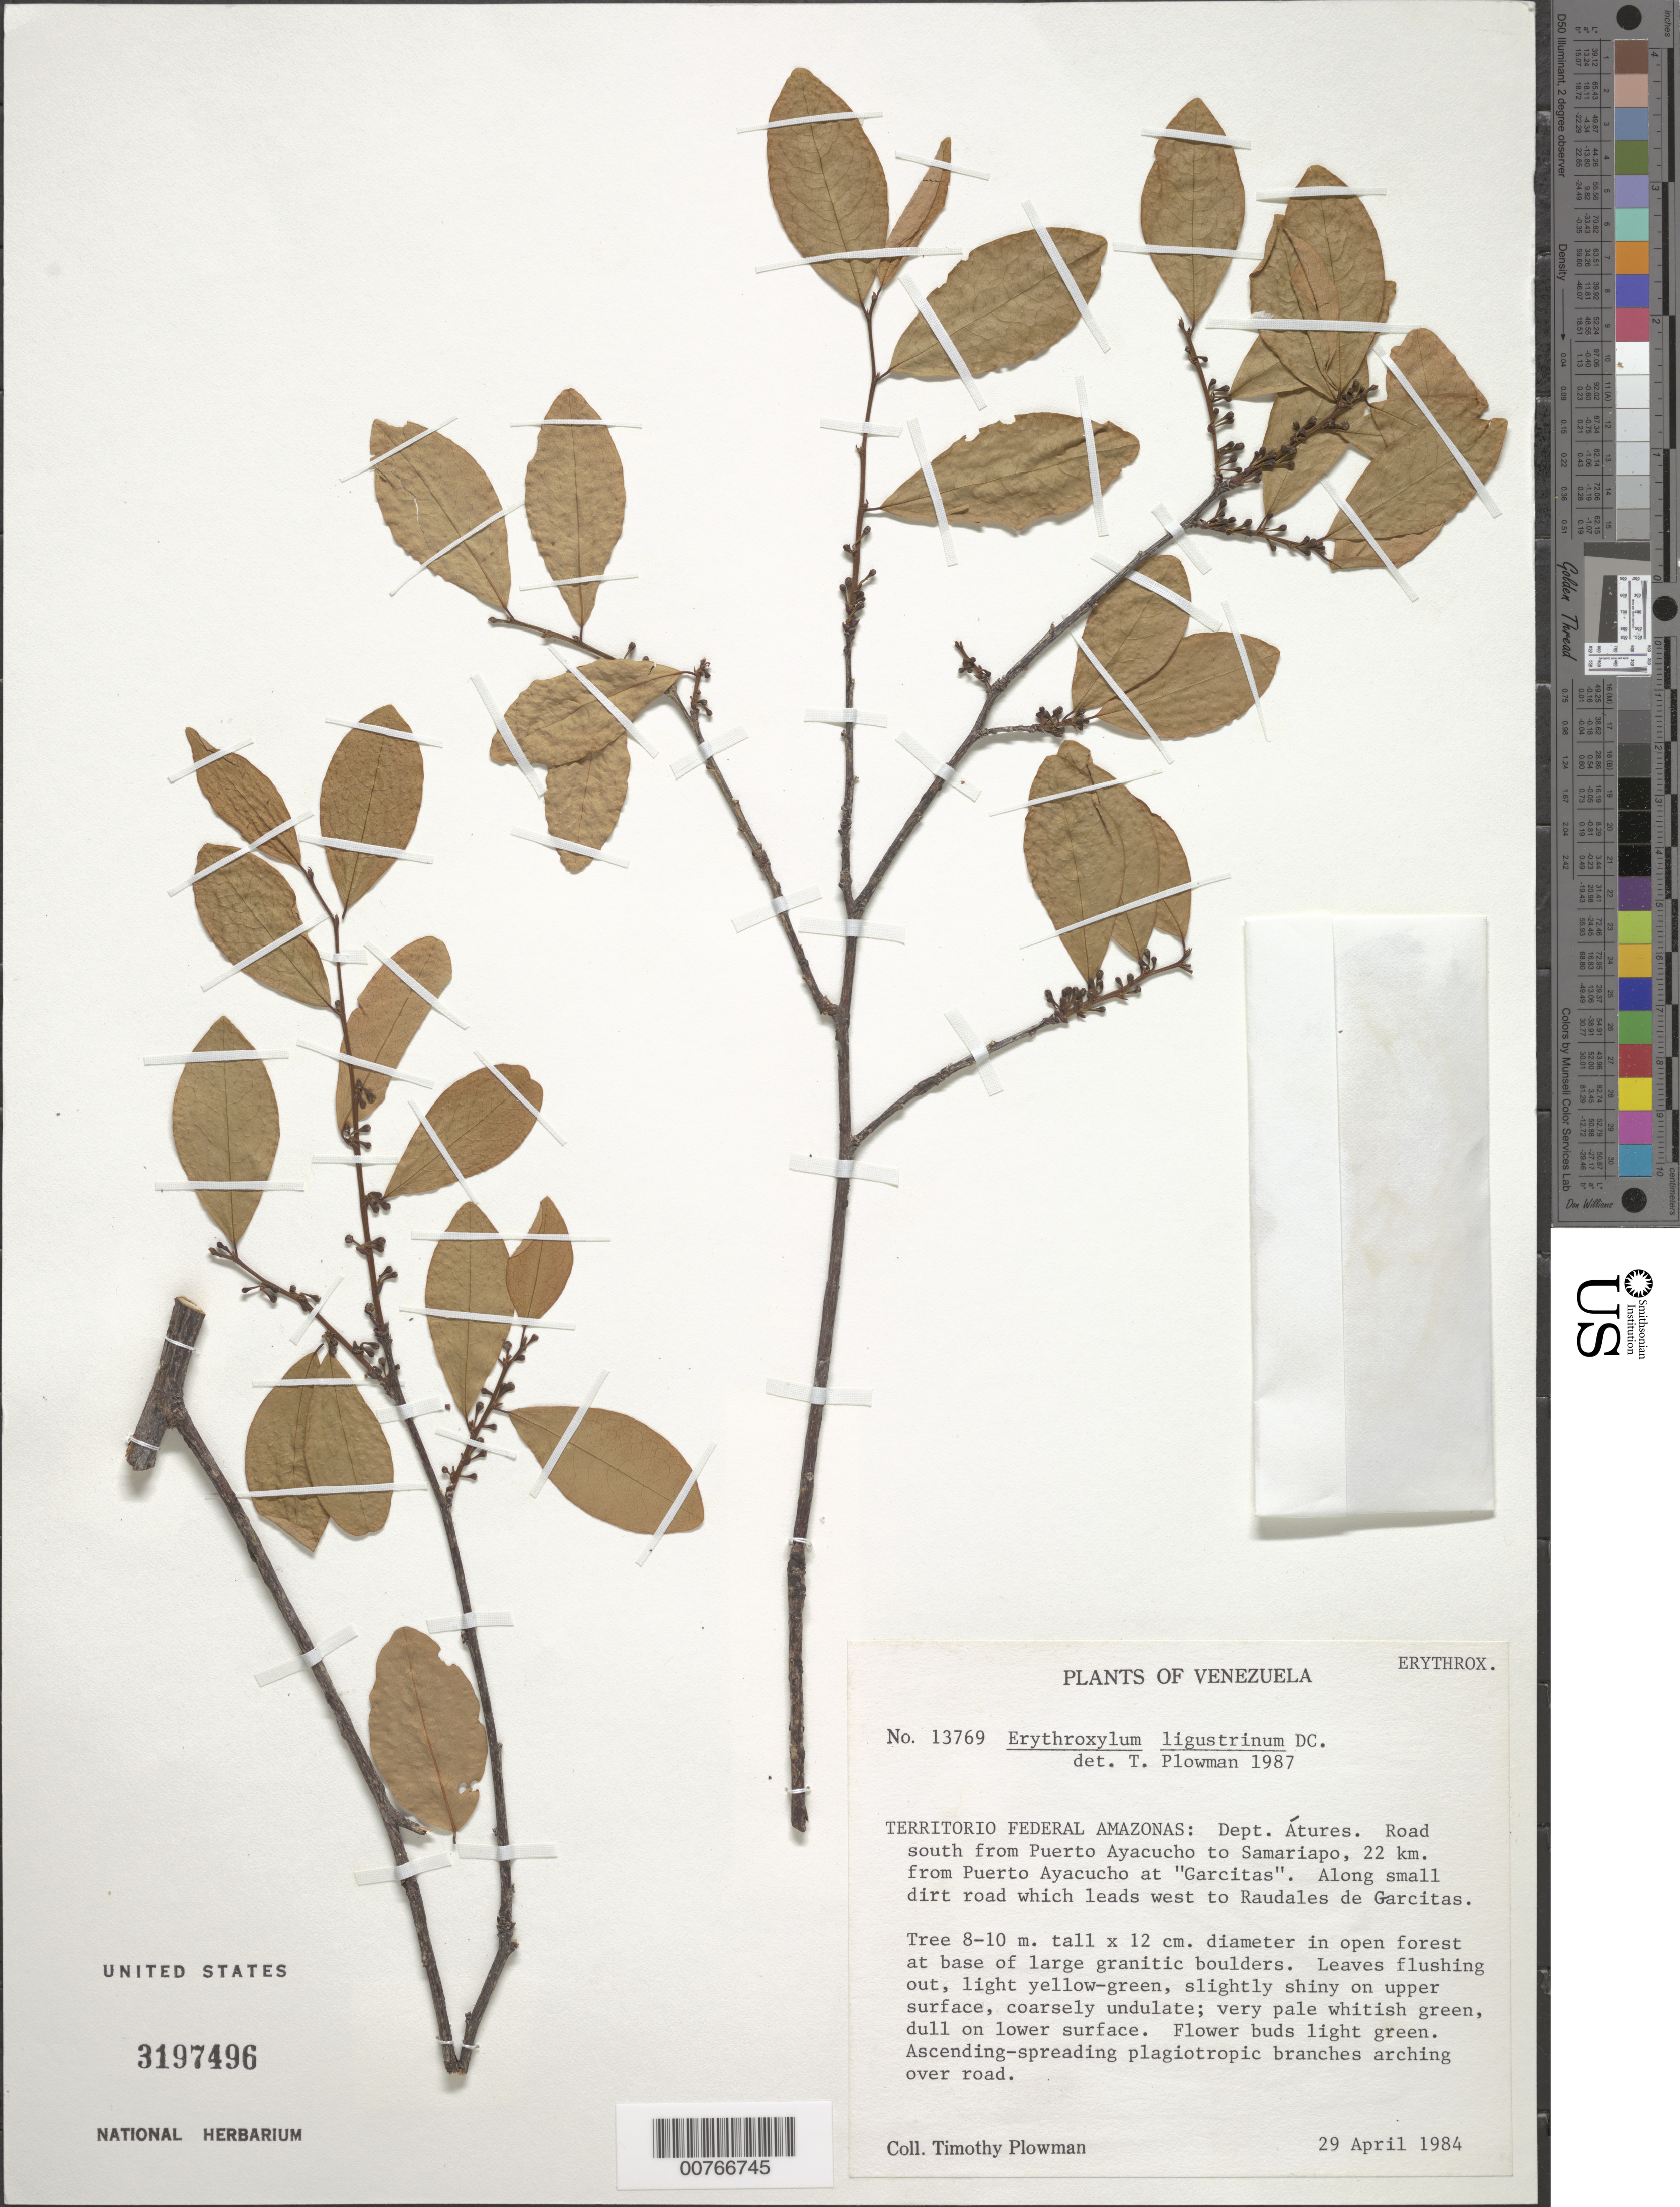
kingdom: Plantae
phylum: Tracheophyta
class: Magnoliopsida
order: Malpighiales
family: Erythroxylaceae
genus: Erythroxylum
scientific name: Erythroxylum ligustrinum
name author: DC.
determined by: Plowman, Timothy C.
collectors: T. Plowman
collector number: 13769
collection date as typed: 29-Apr-84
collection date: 1984-04-29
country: Venezuela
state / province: Amazonas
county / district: Atures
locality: Puerto Ayacucho, road south to Samariapo, 22 km from Puerto Ayacucho to "Garcitas", along small dirt road which leads W to Raudales de Garcitas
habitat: Open forest at base of large granitic boulders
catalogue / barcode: US 3197496